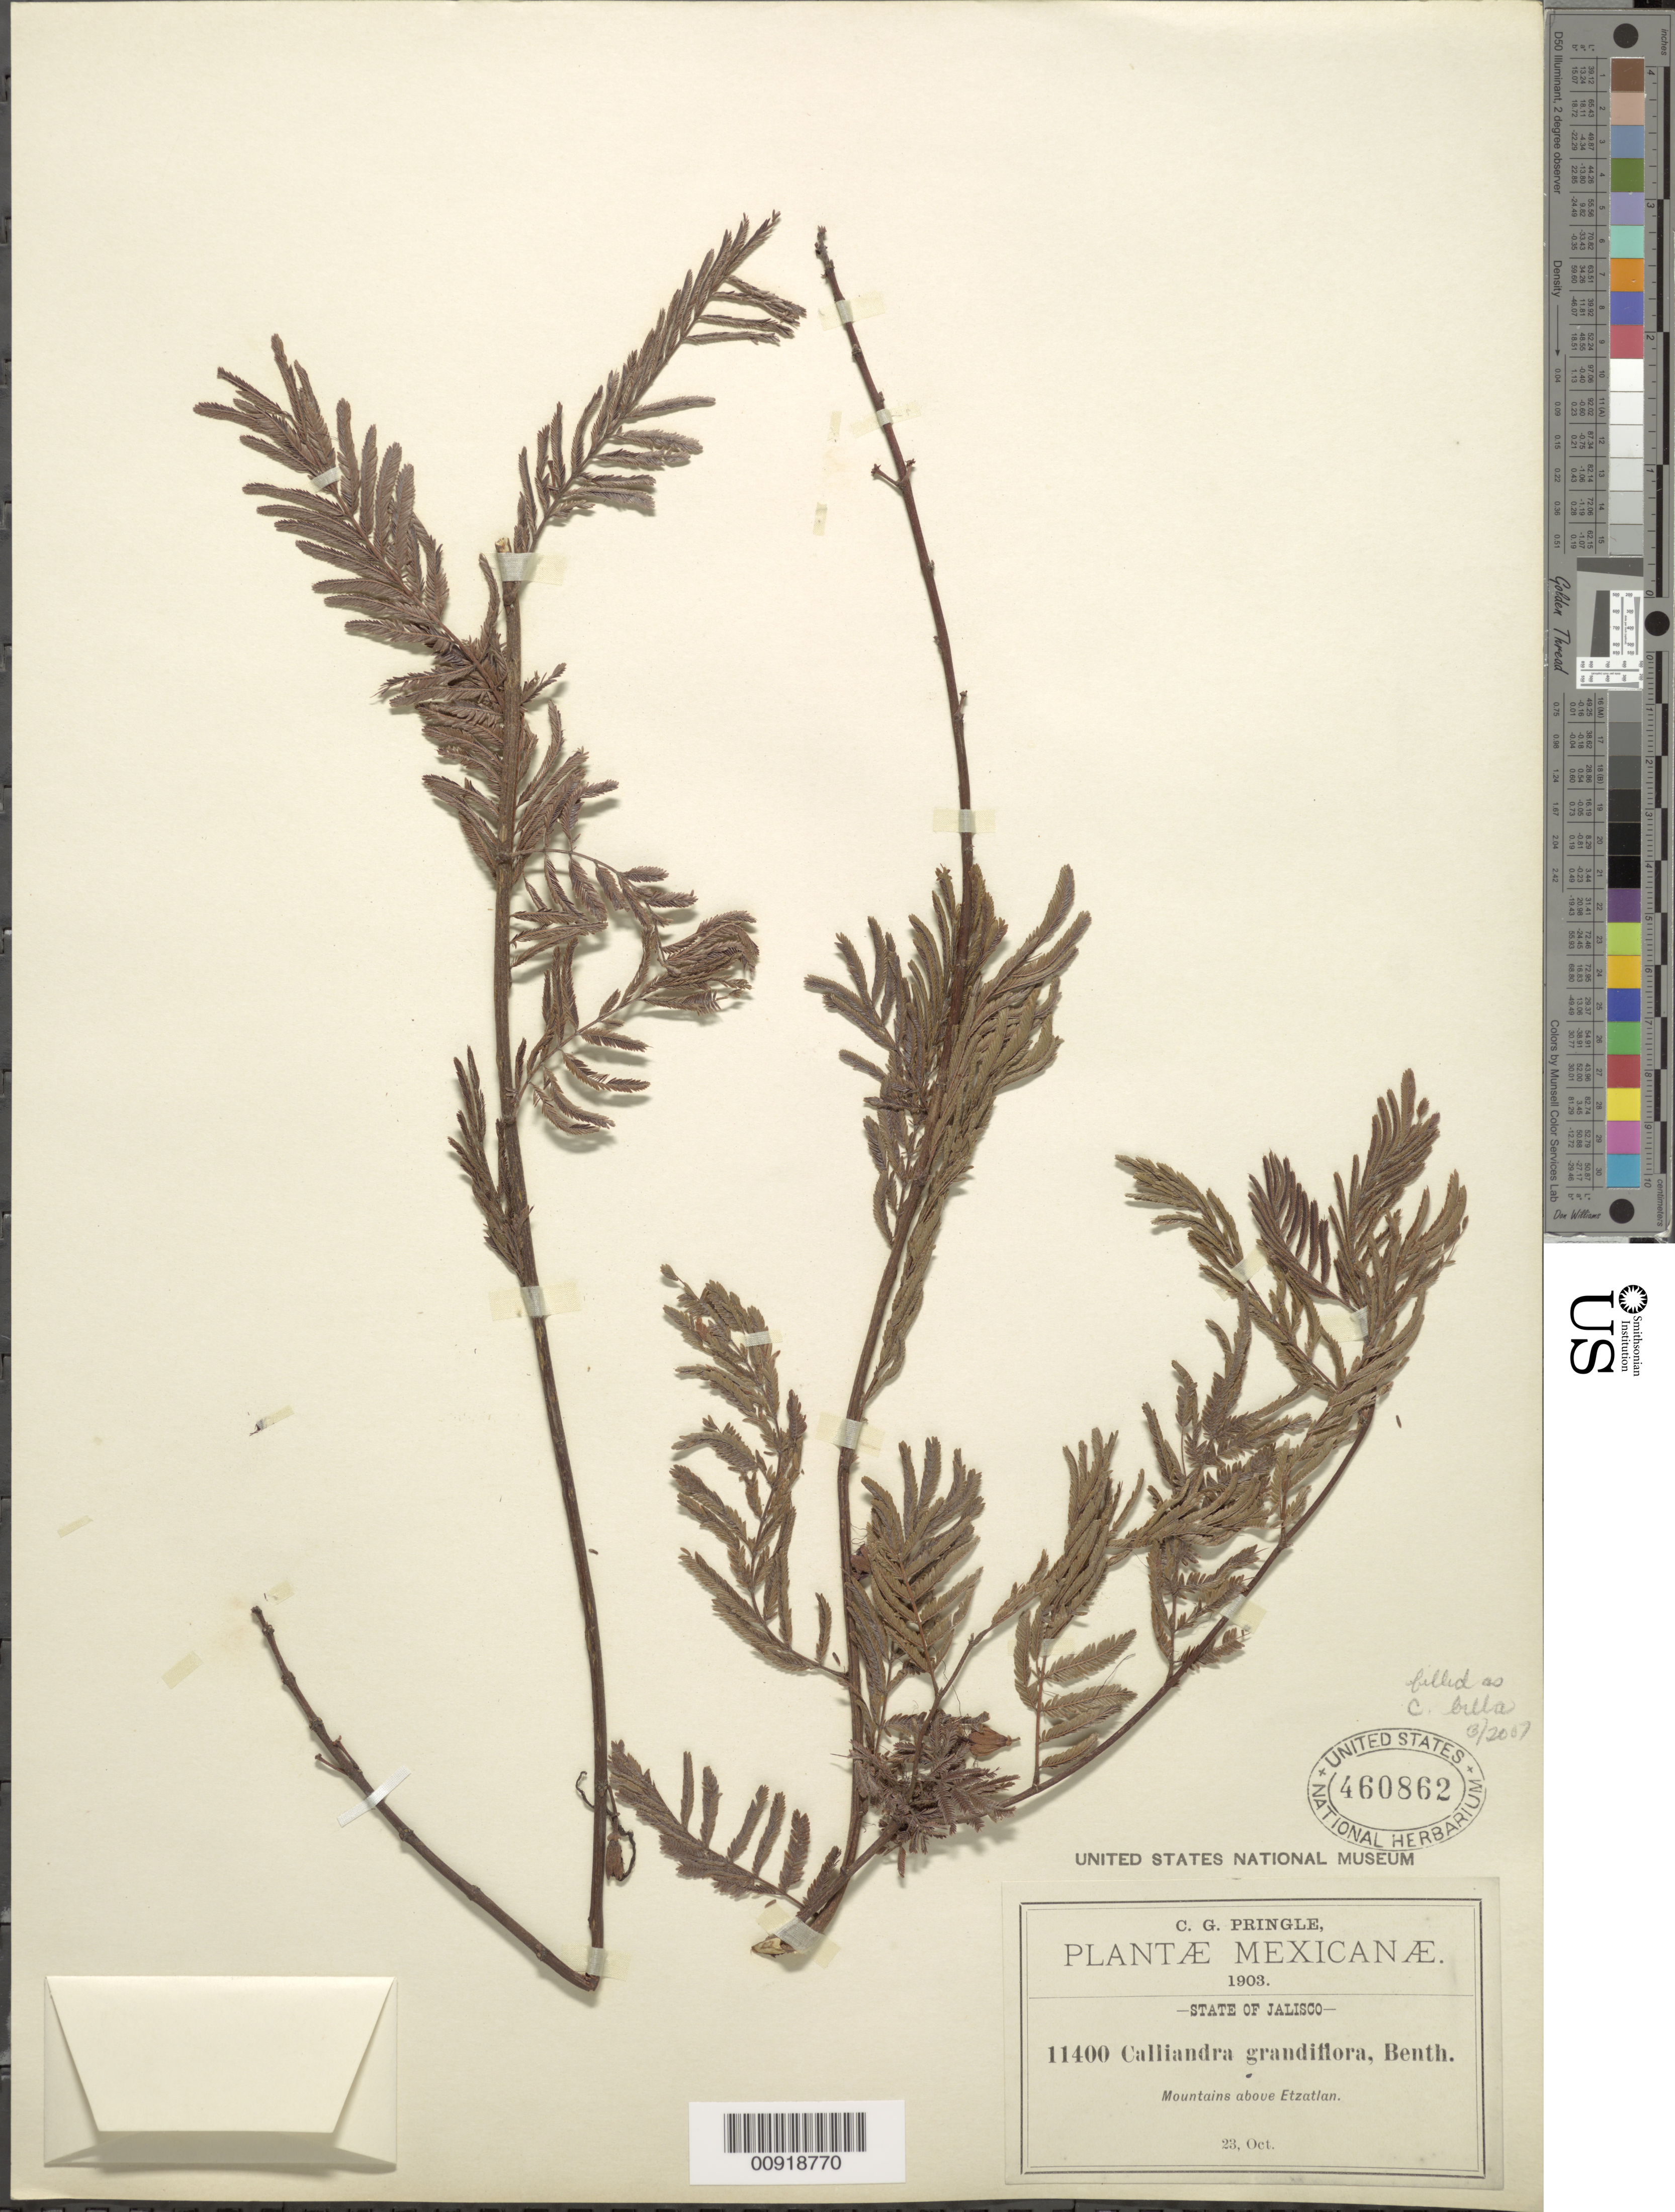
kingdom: Plantae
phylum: Tracheophyta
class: Magnoliopsida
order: Fabales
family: Fabaceae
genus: Calliandra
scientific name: Calliandra bella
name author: (Mart. ex Spreng.) Benth.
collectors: C. G. Pringle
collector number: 11400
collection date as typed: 23 Oct 1903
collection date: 1903-10-23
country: Mexico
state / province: Jalisco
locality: Mountains above Etzatlan.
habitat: Mountains.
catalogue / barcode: US 460862